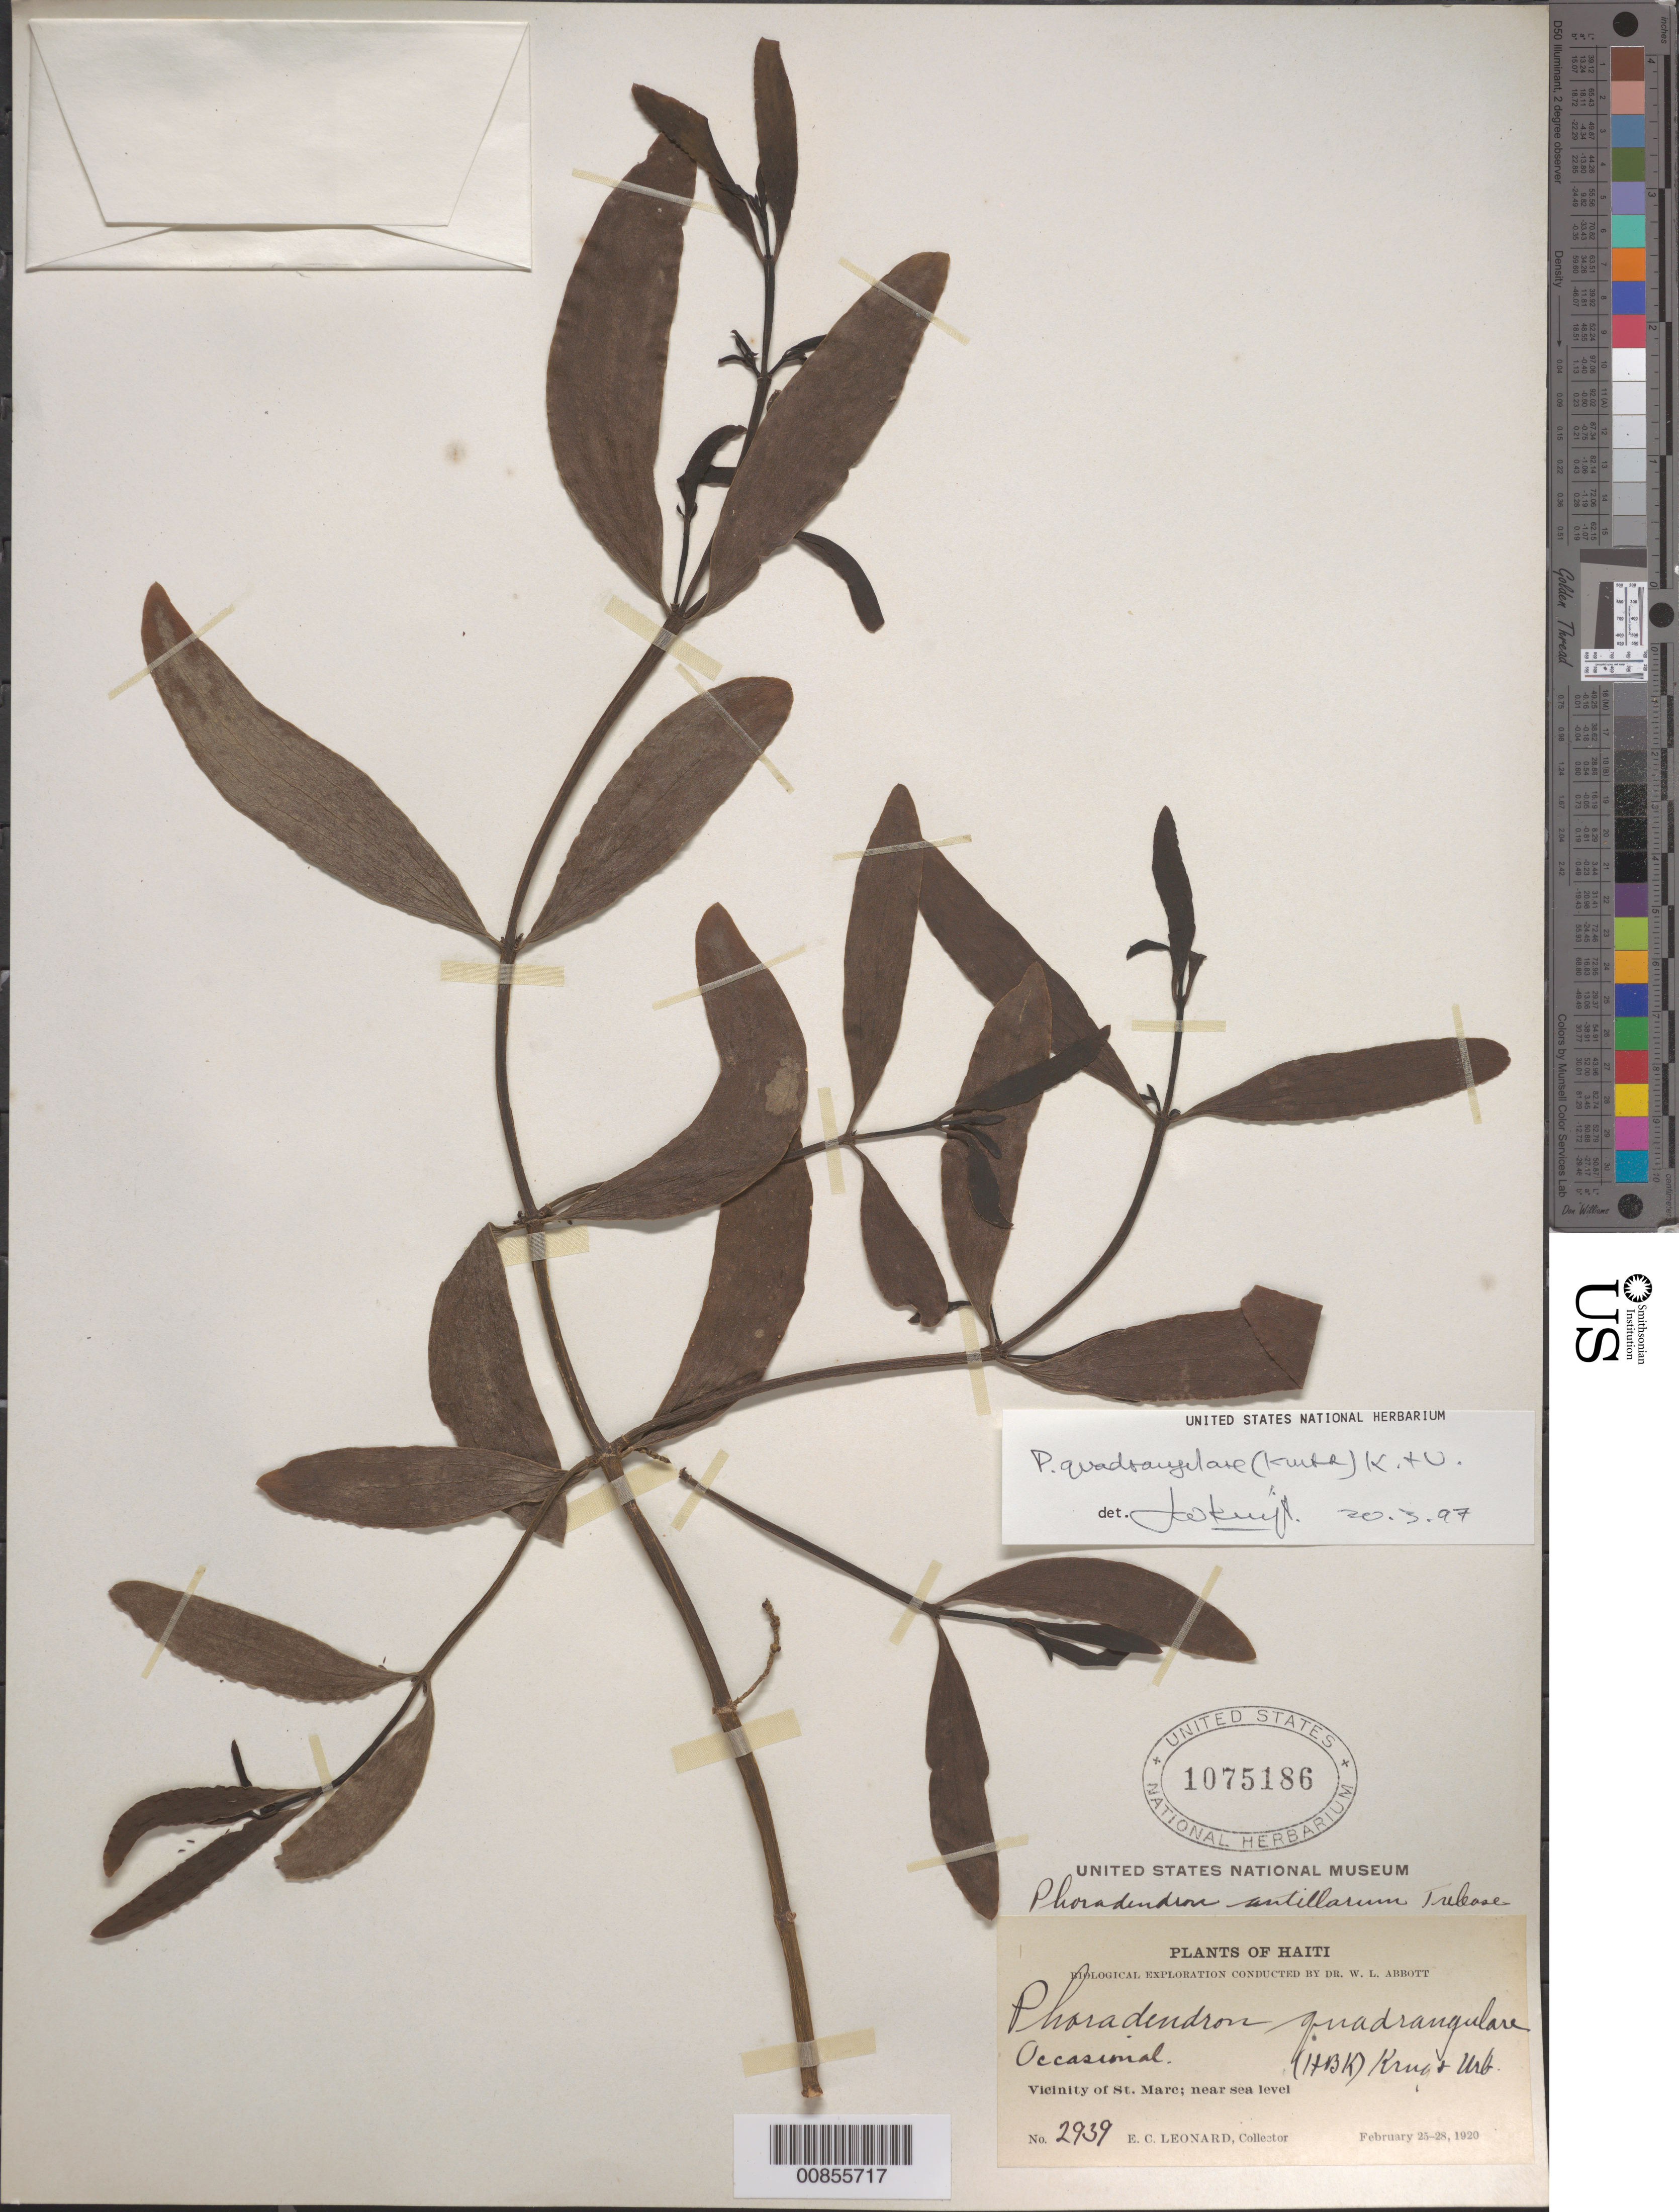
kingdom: Plantae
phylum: Tracheophyta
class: Magnoliopsida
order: Santalales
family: Viscaceae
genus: Phoradendron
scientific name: Phoradendron quadrangulare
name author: (Kunth) Griseb.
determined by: Kuijt, Job, (CANADA)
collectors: E. C. Leonard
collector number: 2939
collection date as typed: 25 Feb 1920 to 28 Feb 1920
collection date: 1920-02-25/1920-02-28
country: Haiti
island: Hispaniola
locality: Vicinity of St. Marc.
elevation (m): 0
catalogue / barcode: US 1075186